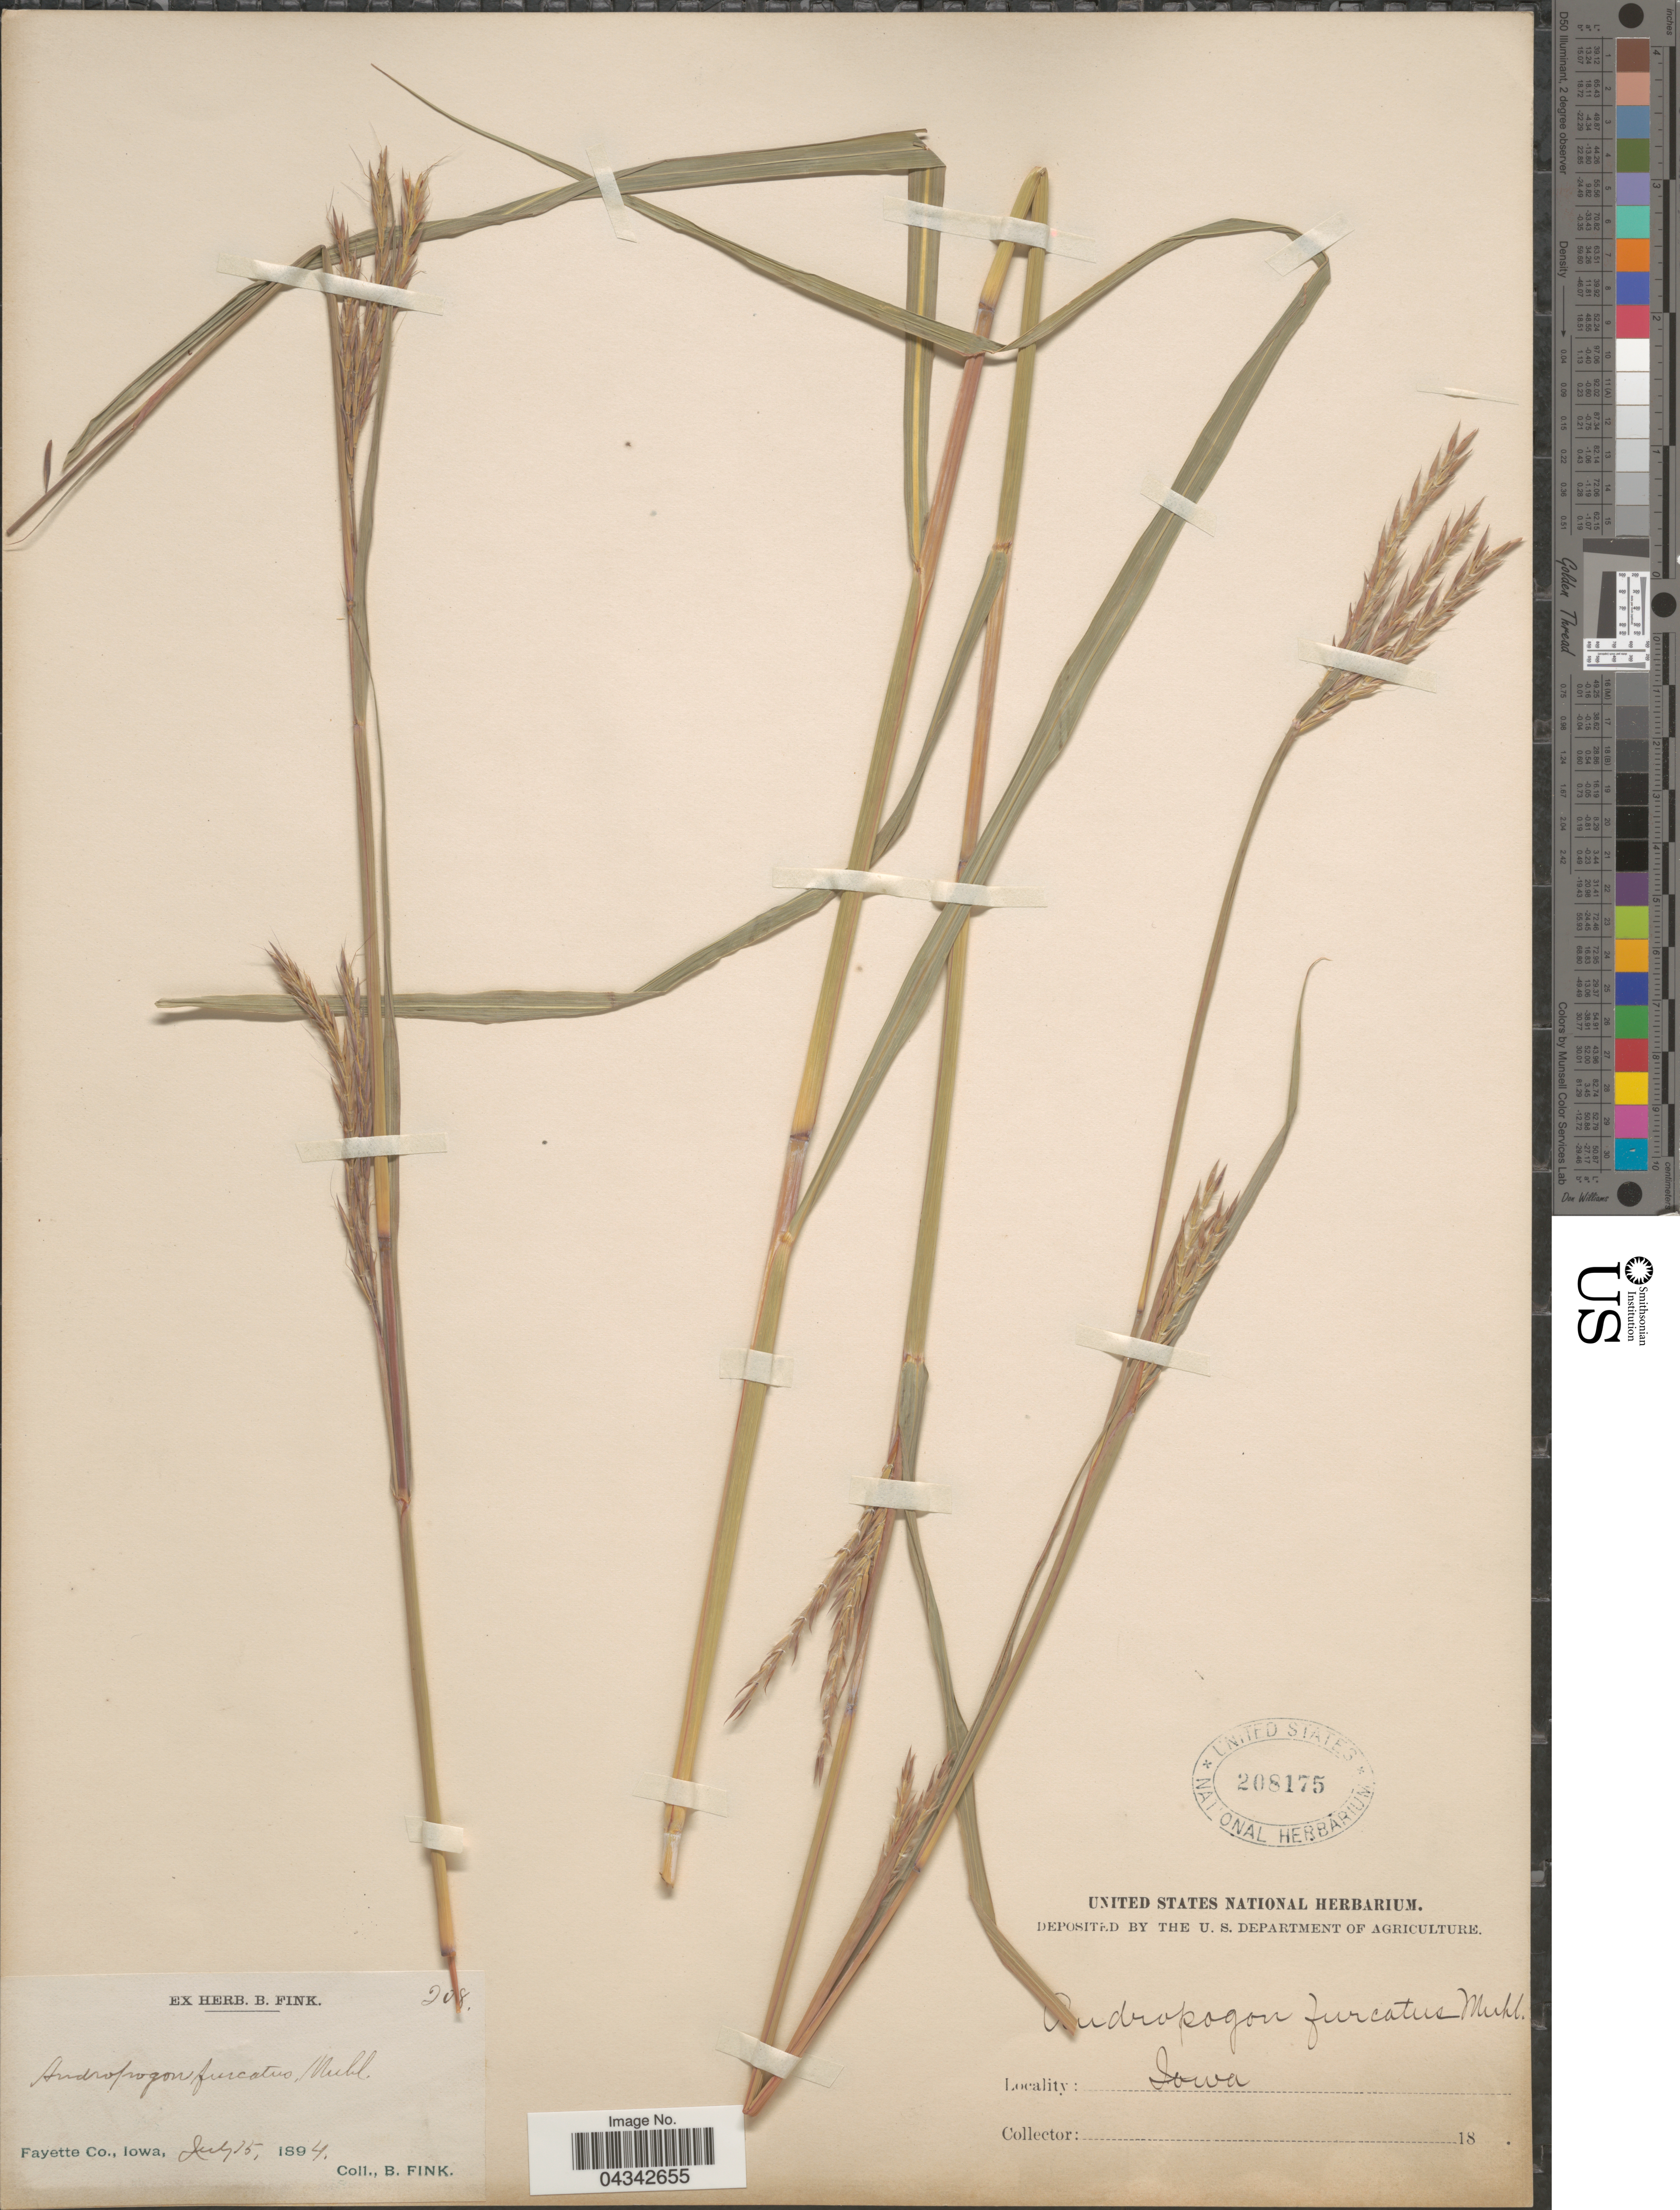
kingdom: Plantae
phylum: Tracheophyta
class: Liliopsida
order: Poales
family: Poaceae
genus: Andropogon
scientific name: Andropogon gerardii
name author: Vitman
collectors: B. Fink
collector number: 208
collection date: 1894-07-15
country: United States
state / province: Iowa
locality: Fayette Co.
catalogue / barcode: US 208175